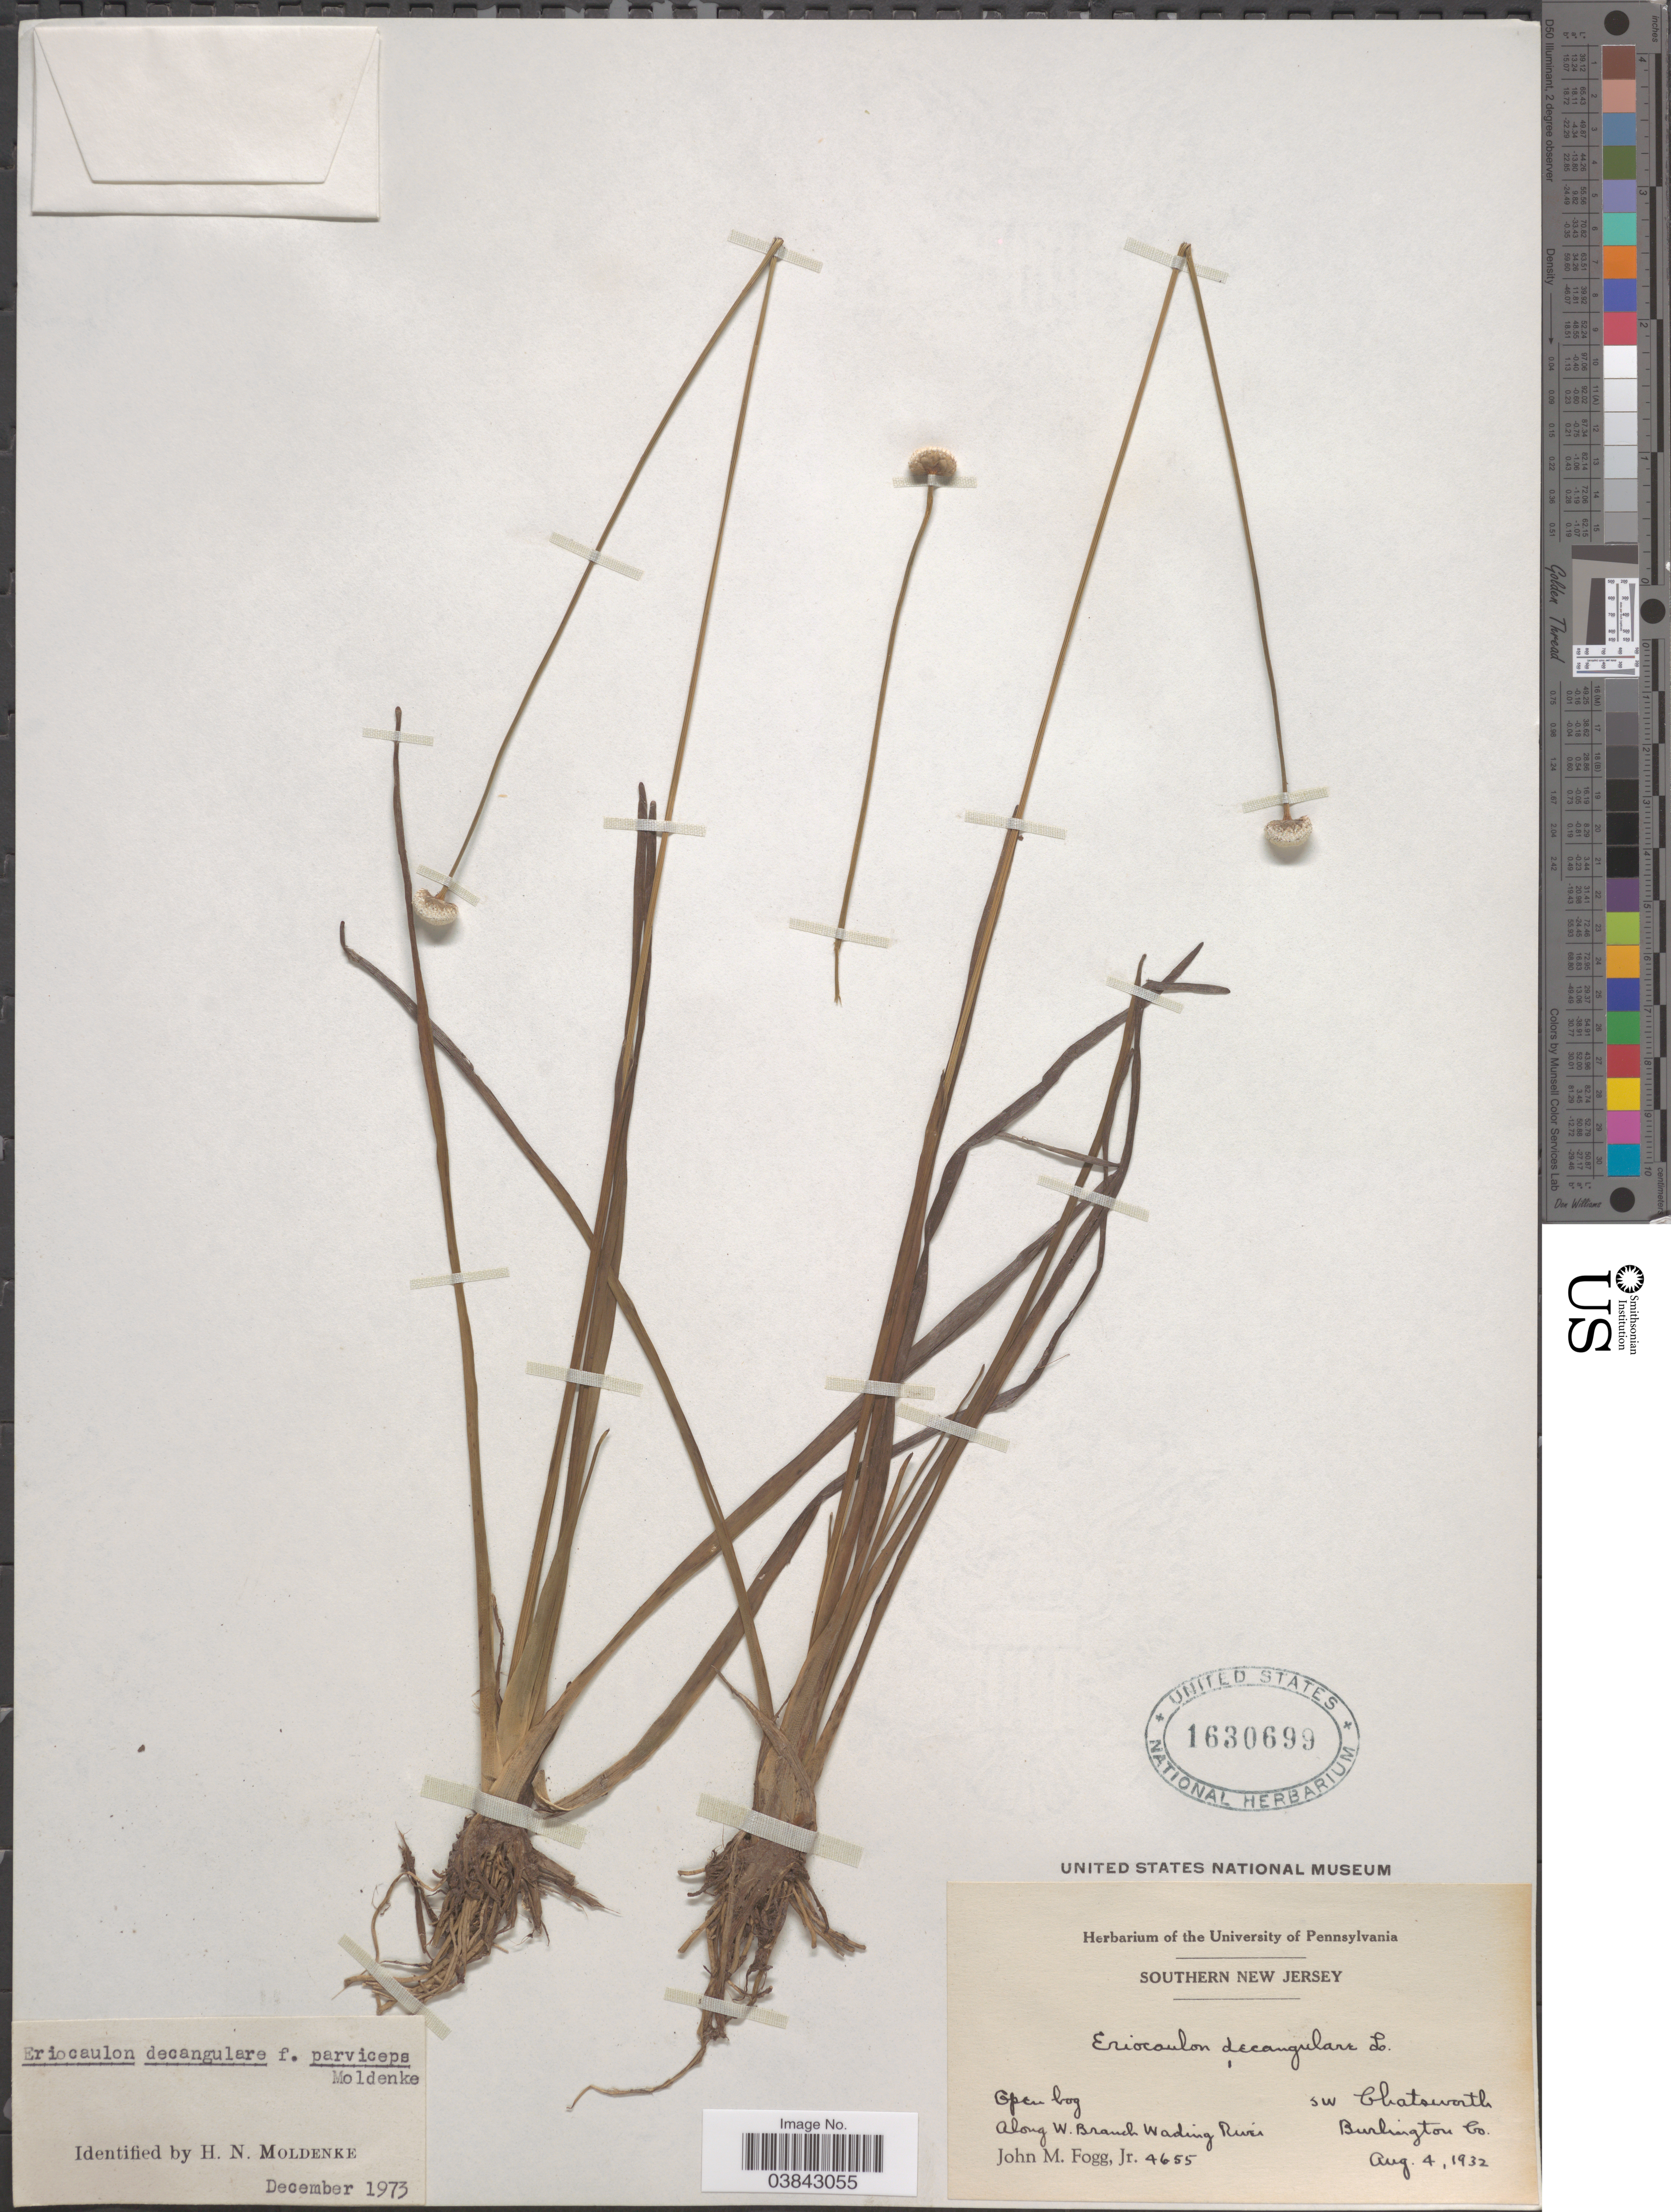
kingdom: Plantae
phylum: Tracheophyta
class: Liliopsida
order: Poales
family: Eriocaulaceae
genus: Eriocaulon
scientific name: Eriocaulon decangulare f. parviceps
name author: Moldenke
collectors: J. Fogg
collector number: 4655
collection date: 1932-08-04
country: United States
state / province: New Jersey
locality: Southern New Jersey. Along W. Branch Wading River. SW Ghatsworth. Burlington Co.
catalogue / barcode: US 1630699